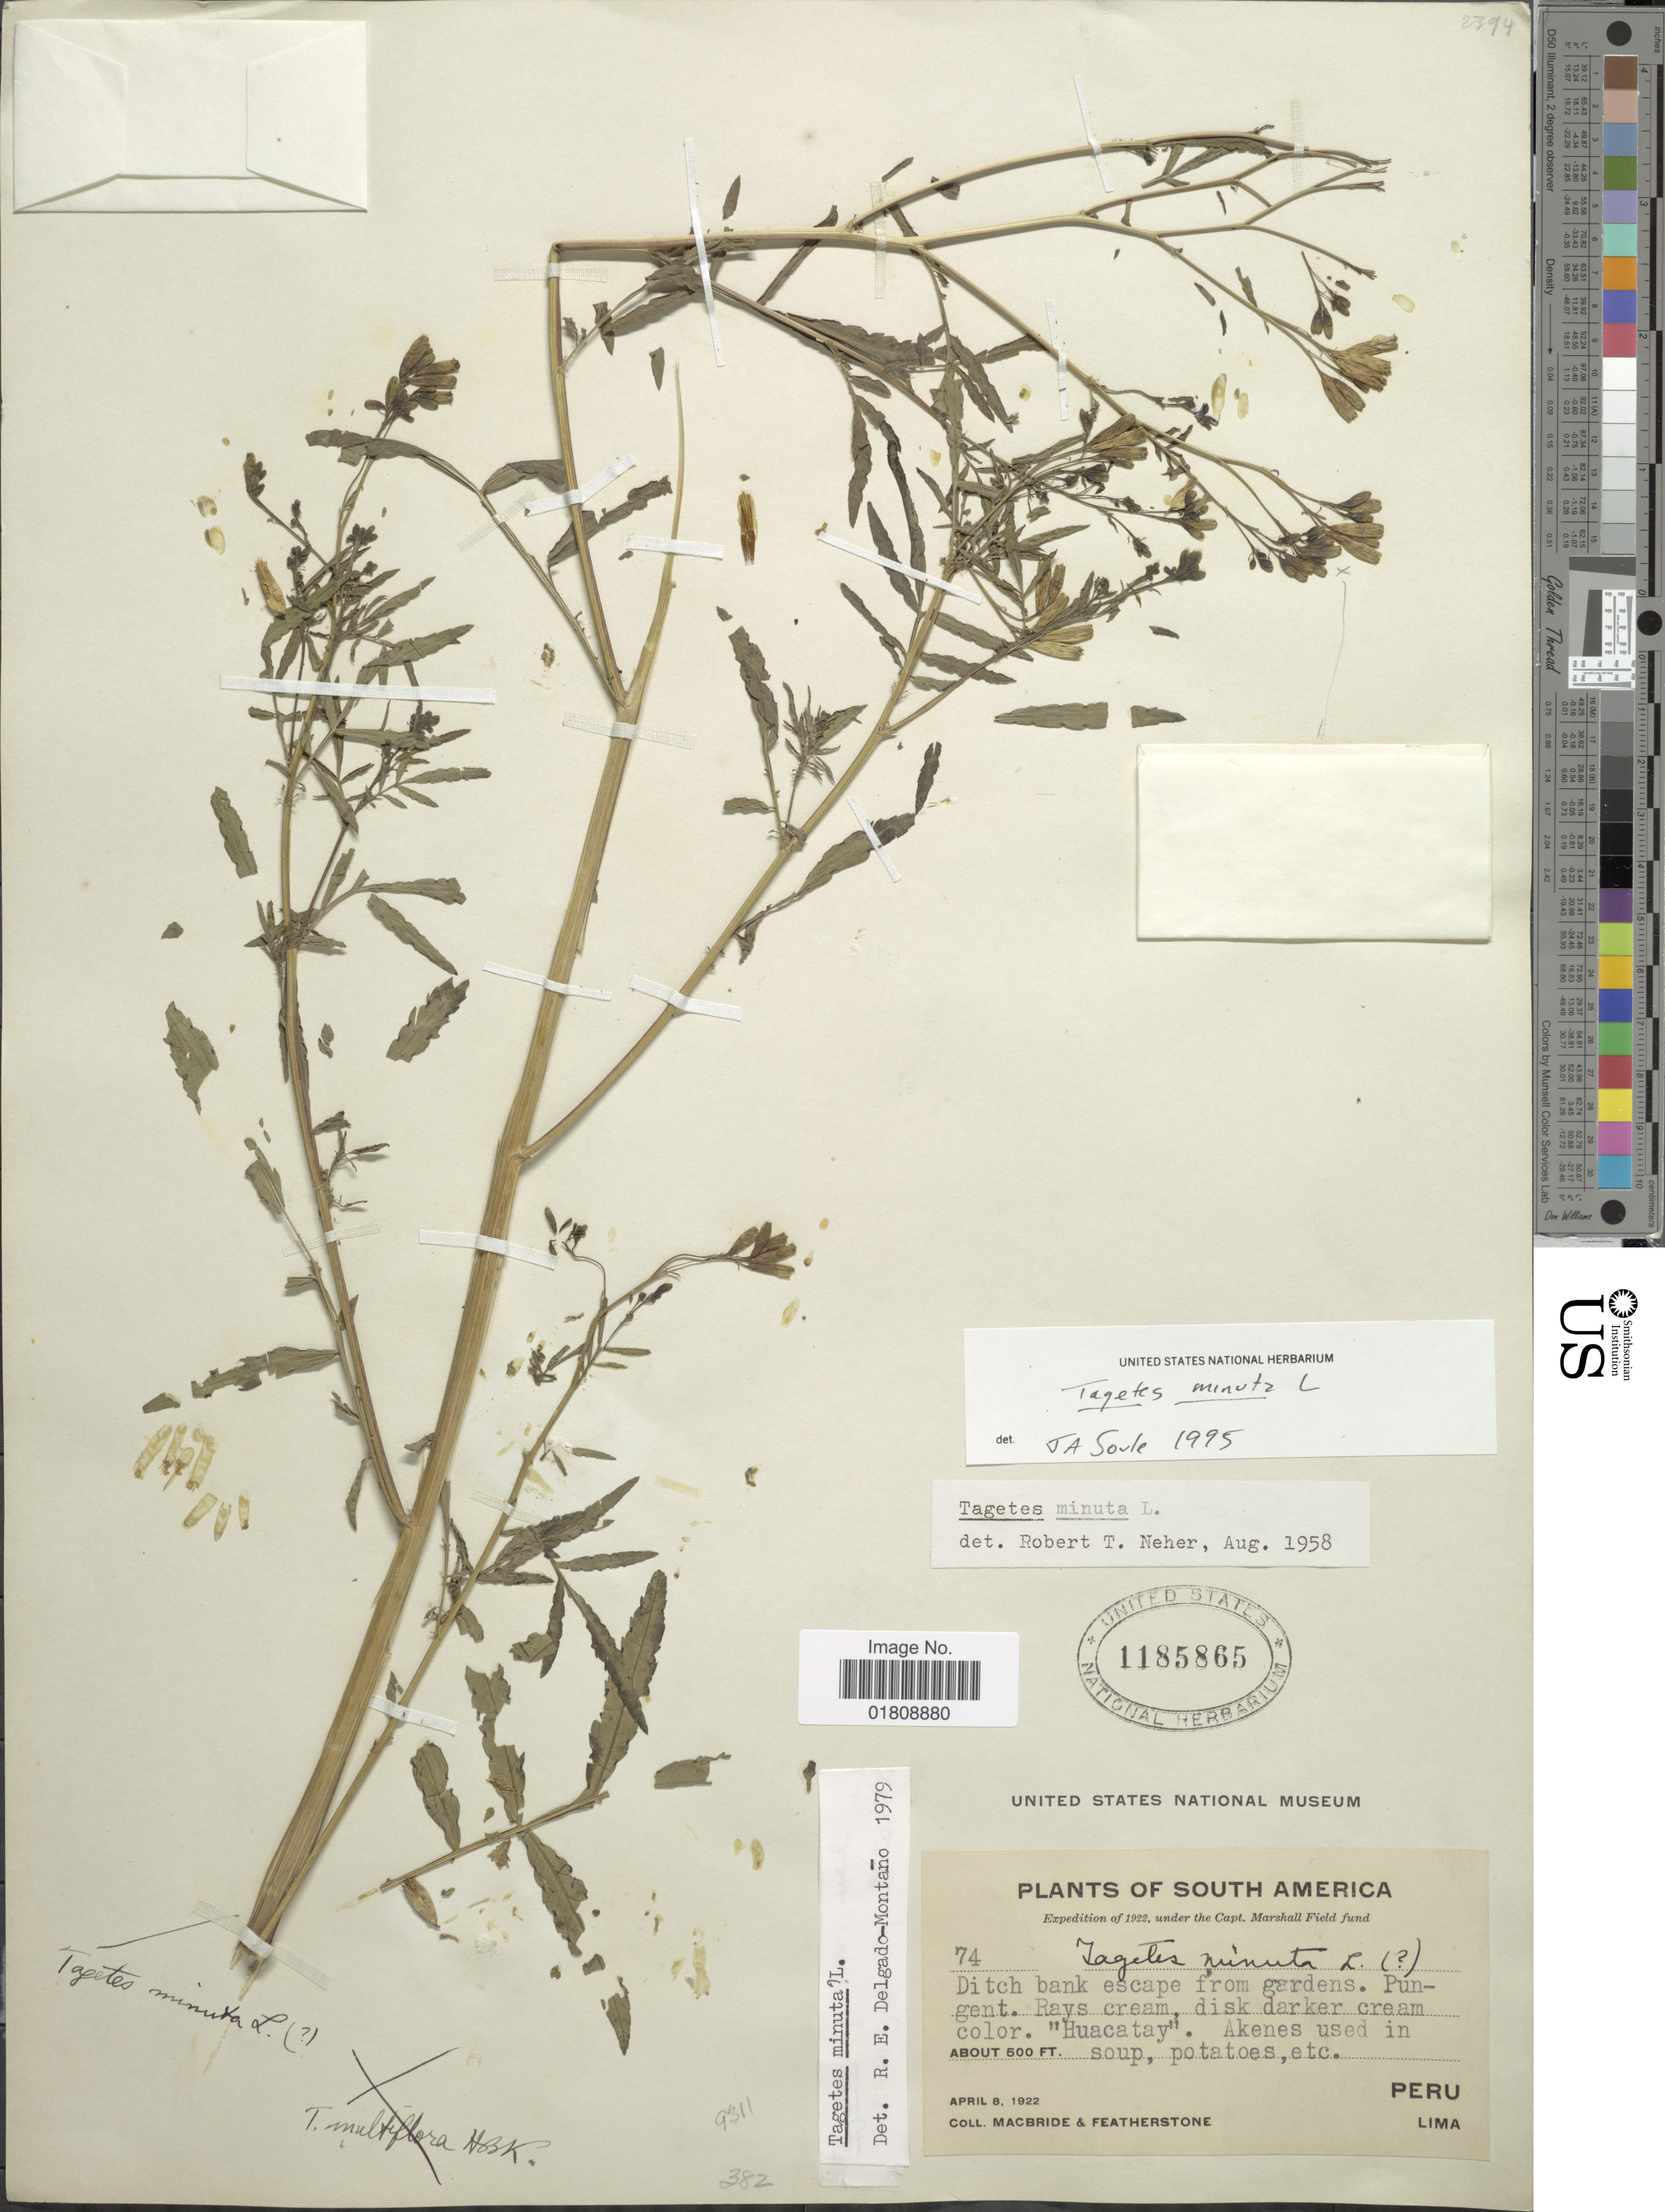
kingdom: Plantae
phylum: Tracheophyta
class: Magnoliopsida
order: Asterales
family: Asteraceae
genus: Tagetes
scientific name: Tagetes minuta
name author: L.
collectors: Macbride, -- & -. Featherstone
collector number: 74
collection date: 1922-04-08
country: Peru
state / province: Lima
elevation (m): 152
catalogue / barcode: US 1185865